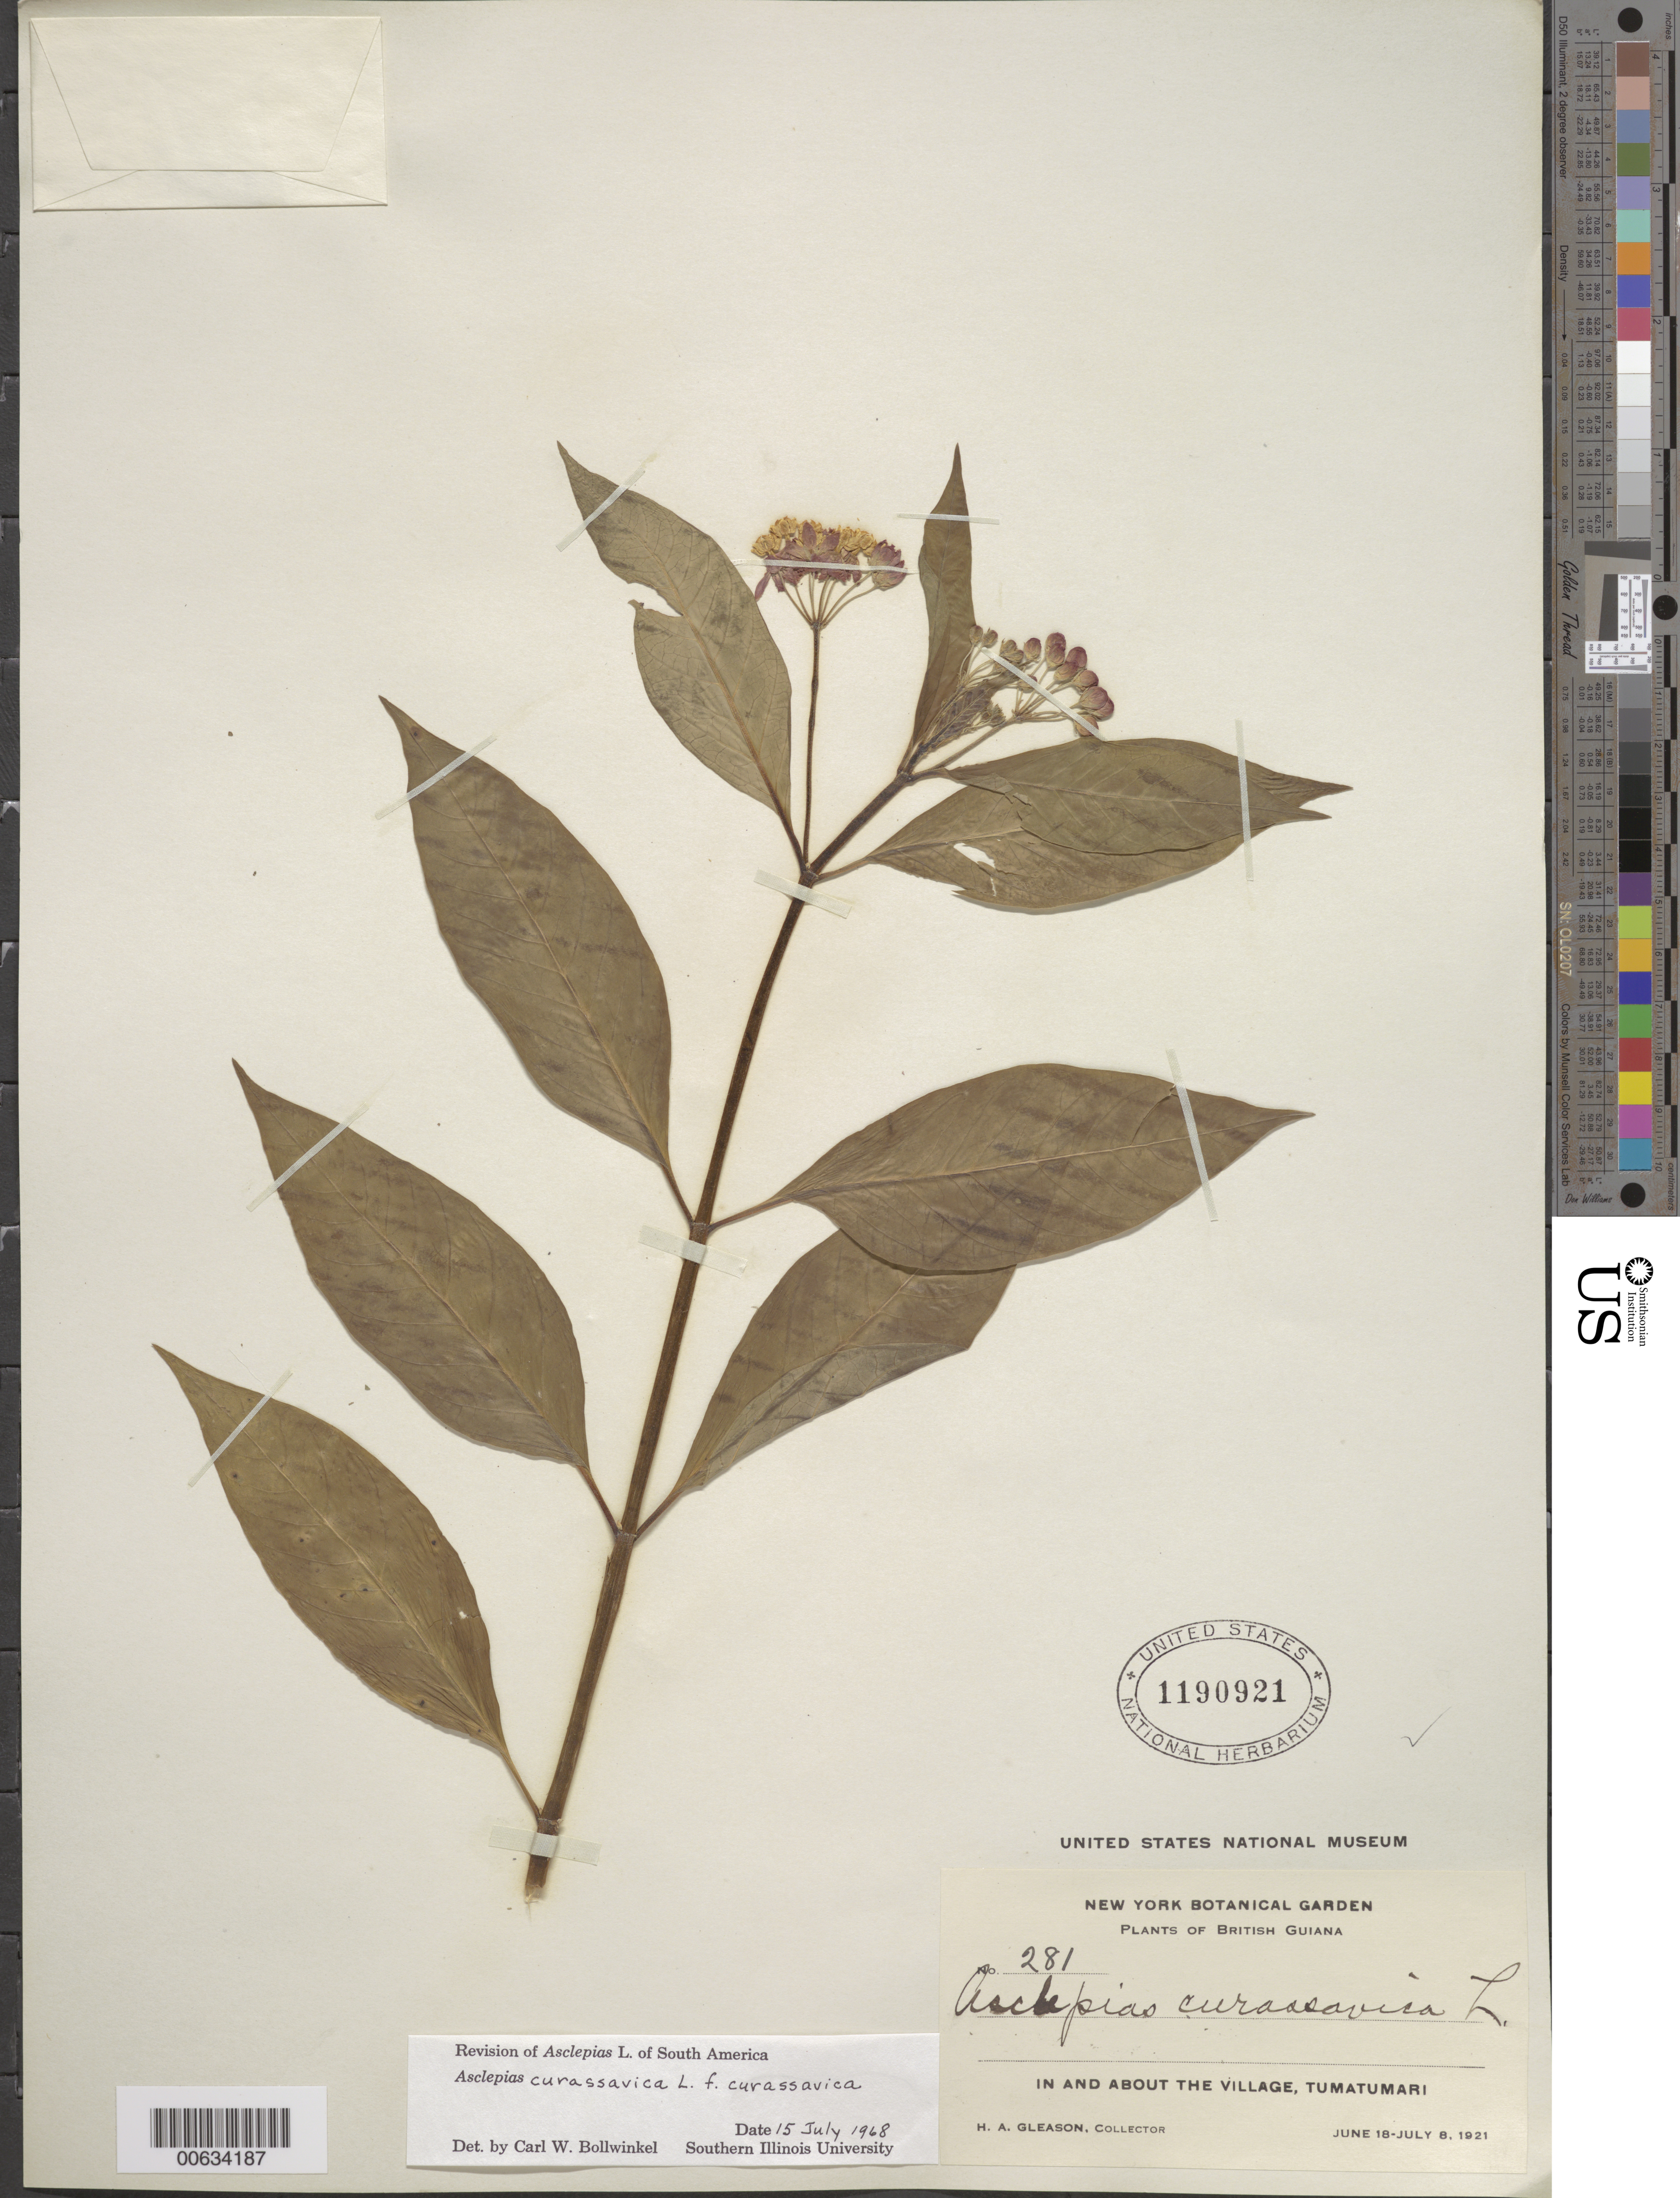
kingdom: Plantae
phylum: Tracheophyta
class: Magnoliopsida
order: Gentianales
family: Apocynaceae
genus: Asclepias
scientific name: Asclepias curassavica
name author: L.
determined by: Bollwinkel, C. W.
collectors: H. A. Gleason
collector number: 281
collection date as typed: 18-Jun-21 to 8-Jul-21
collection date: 1921-06-18/1921-07-08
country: Guyana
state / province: Potaro-Siparuni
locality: Tumatumari Village, Potaro R.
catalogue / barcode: US 1190921